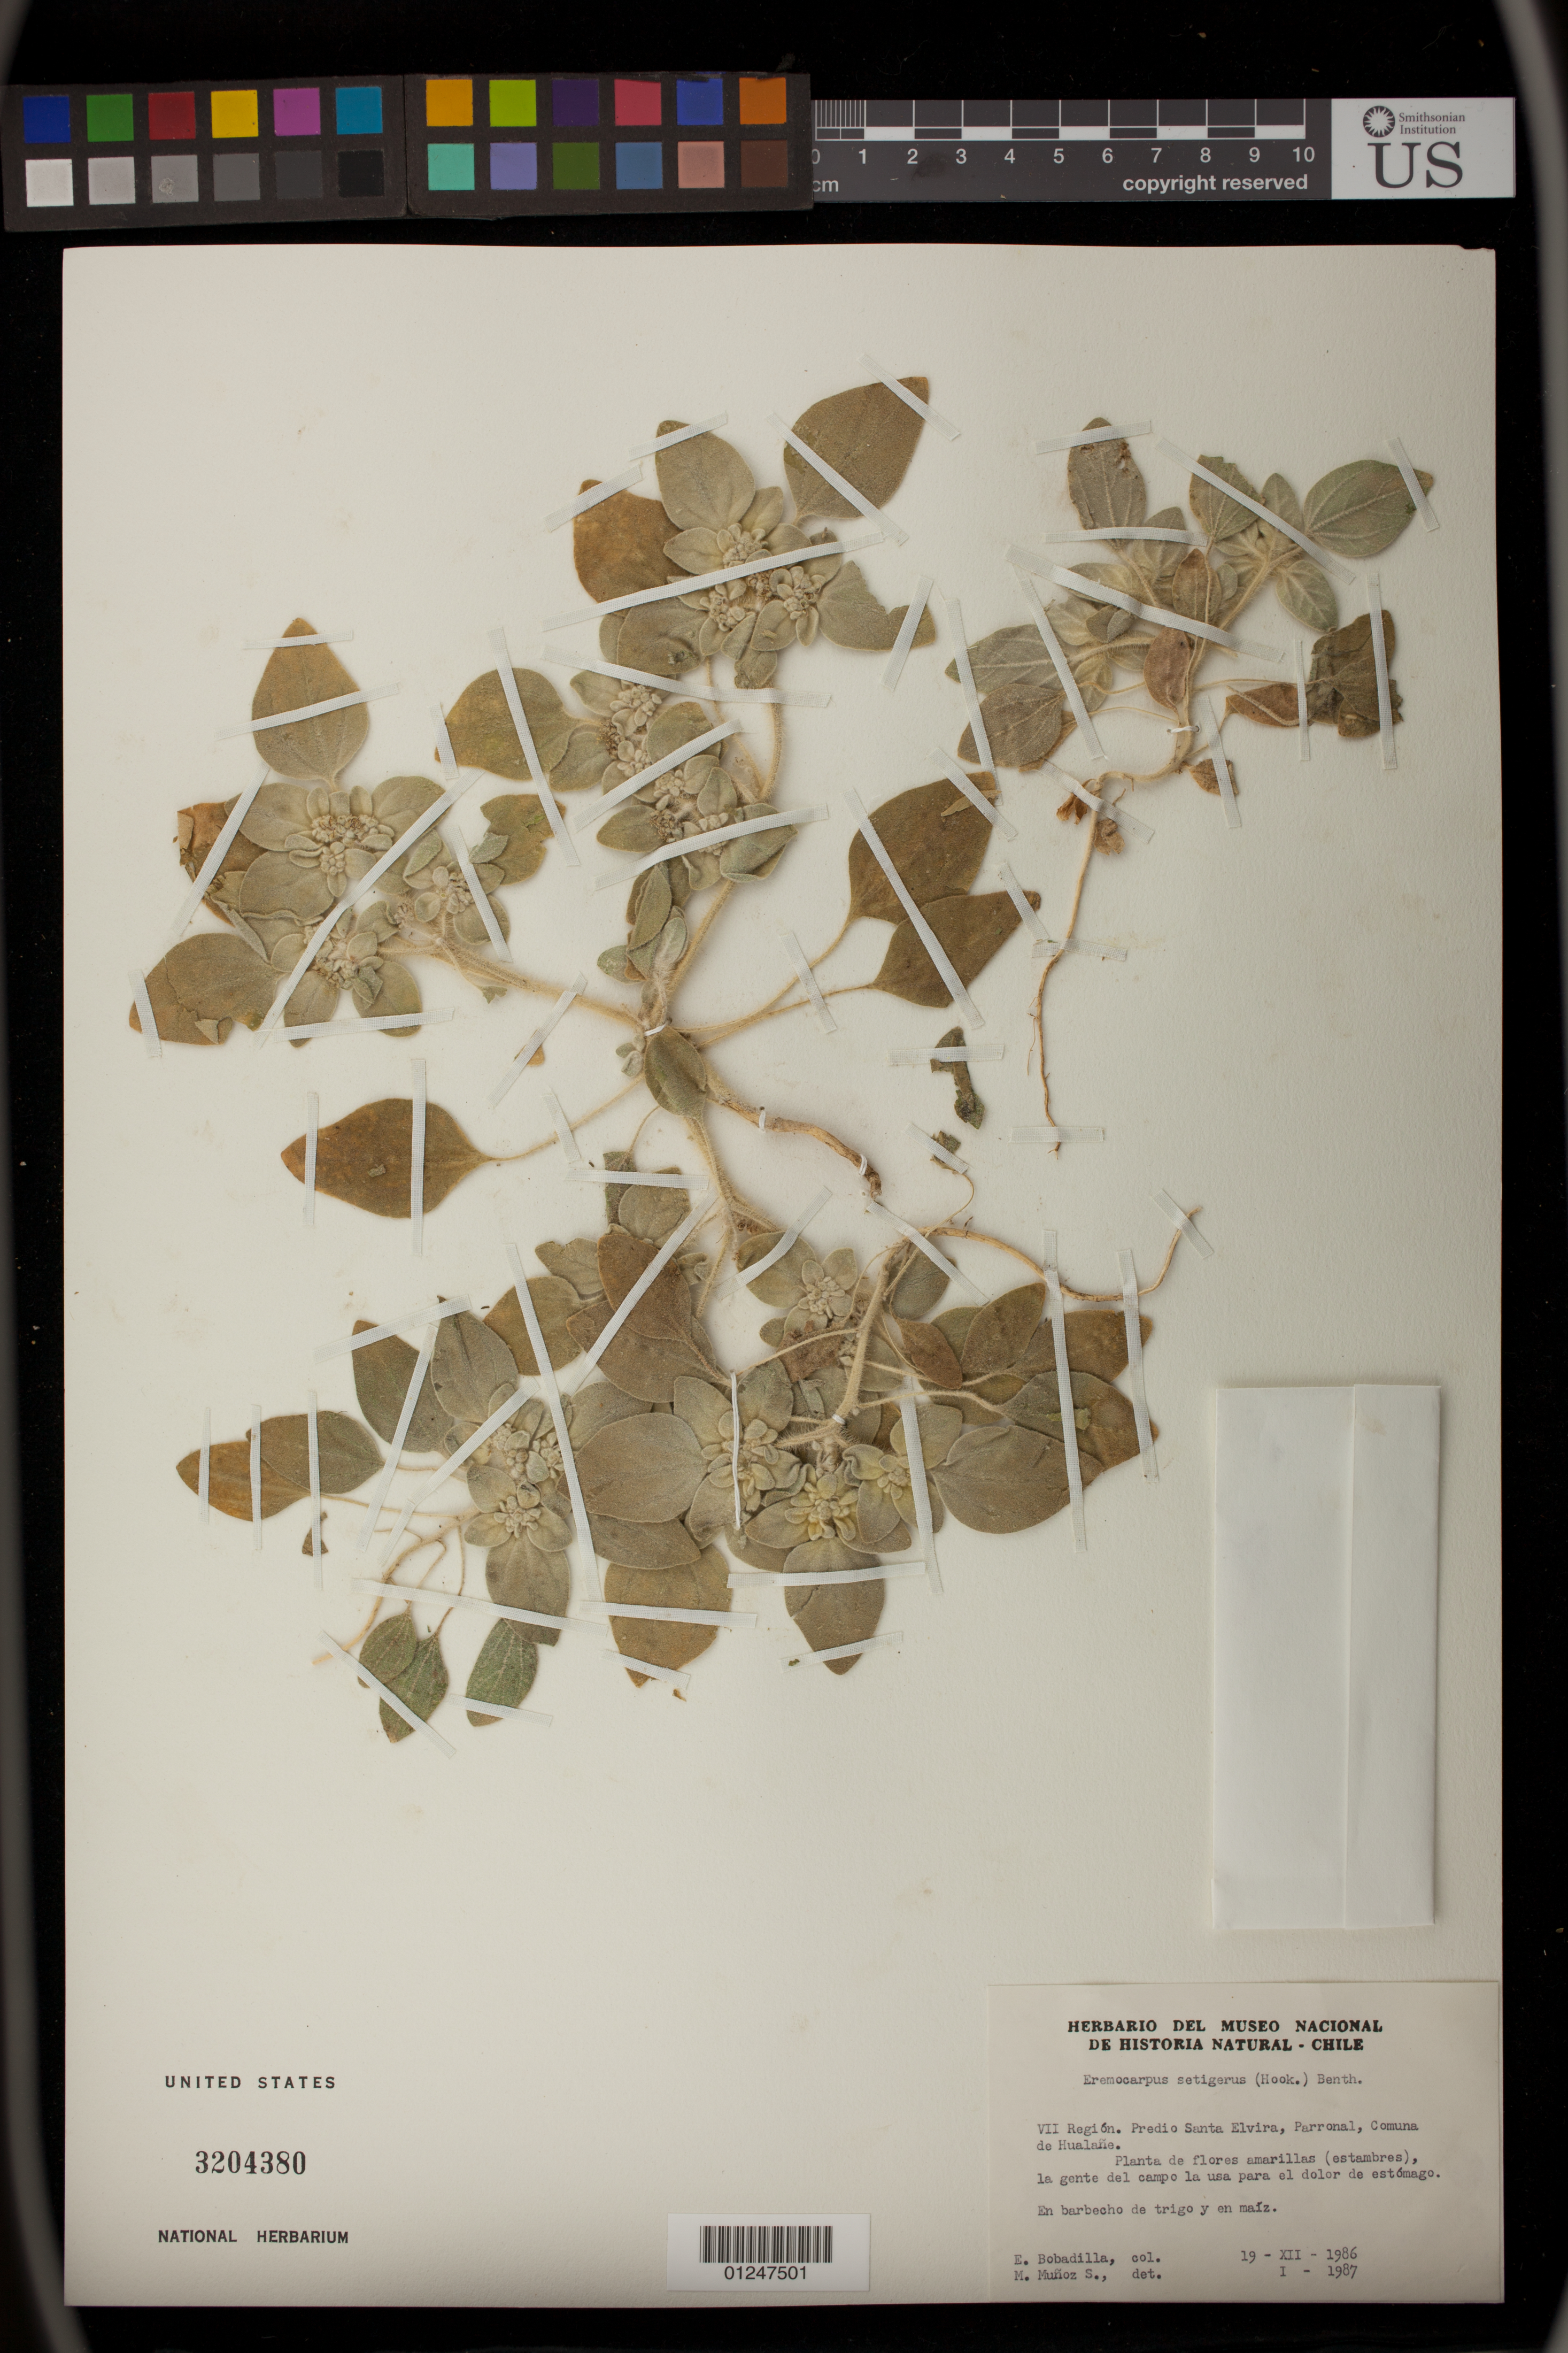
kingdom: Plantae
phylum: Tracheophyta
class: Magnoliopsida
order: Malpighiales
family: Euphorbiaceae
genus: Eremocarpus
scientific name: Eremocarpus setigerus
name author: (Hook.) Benth.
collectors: E. Bobadilla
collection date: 1986-12-19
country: Chile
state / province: Maule (VII)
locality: VII Region. Predio Santa Elvira, Parronal, Comuna de Hualane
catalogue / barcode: US 3204380